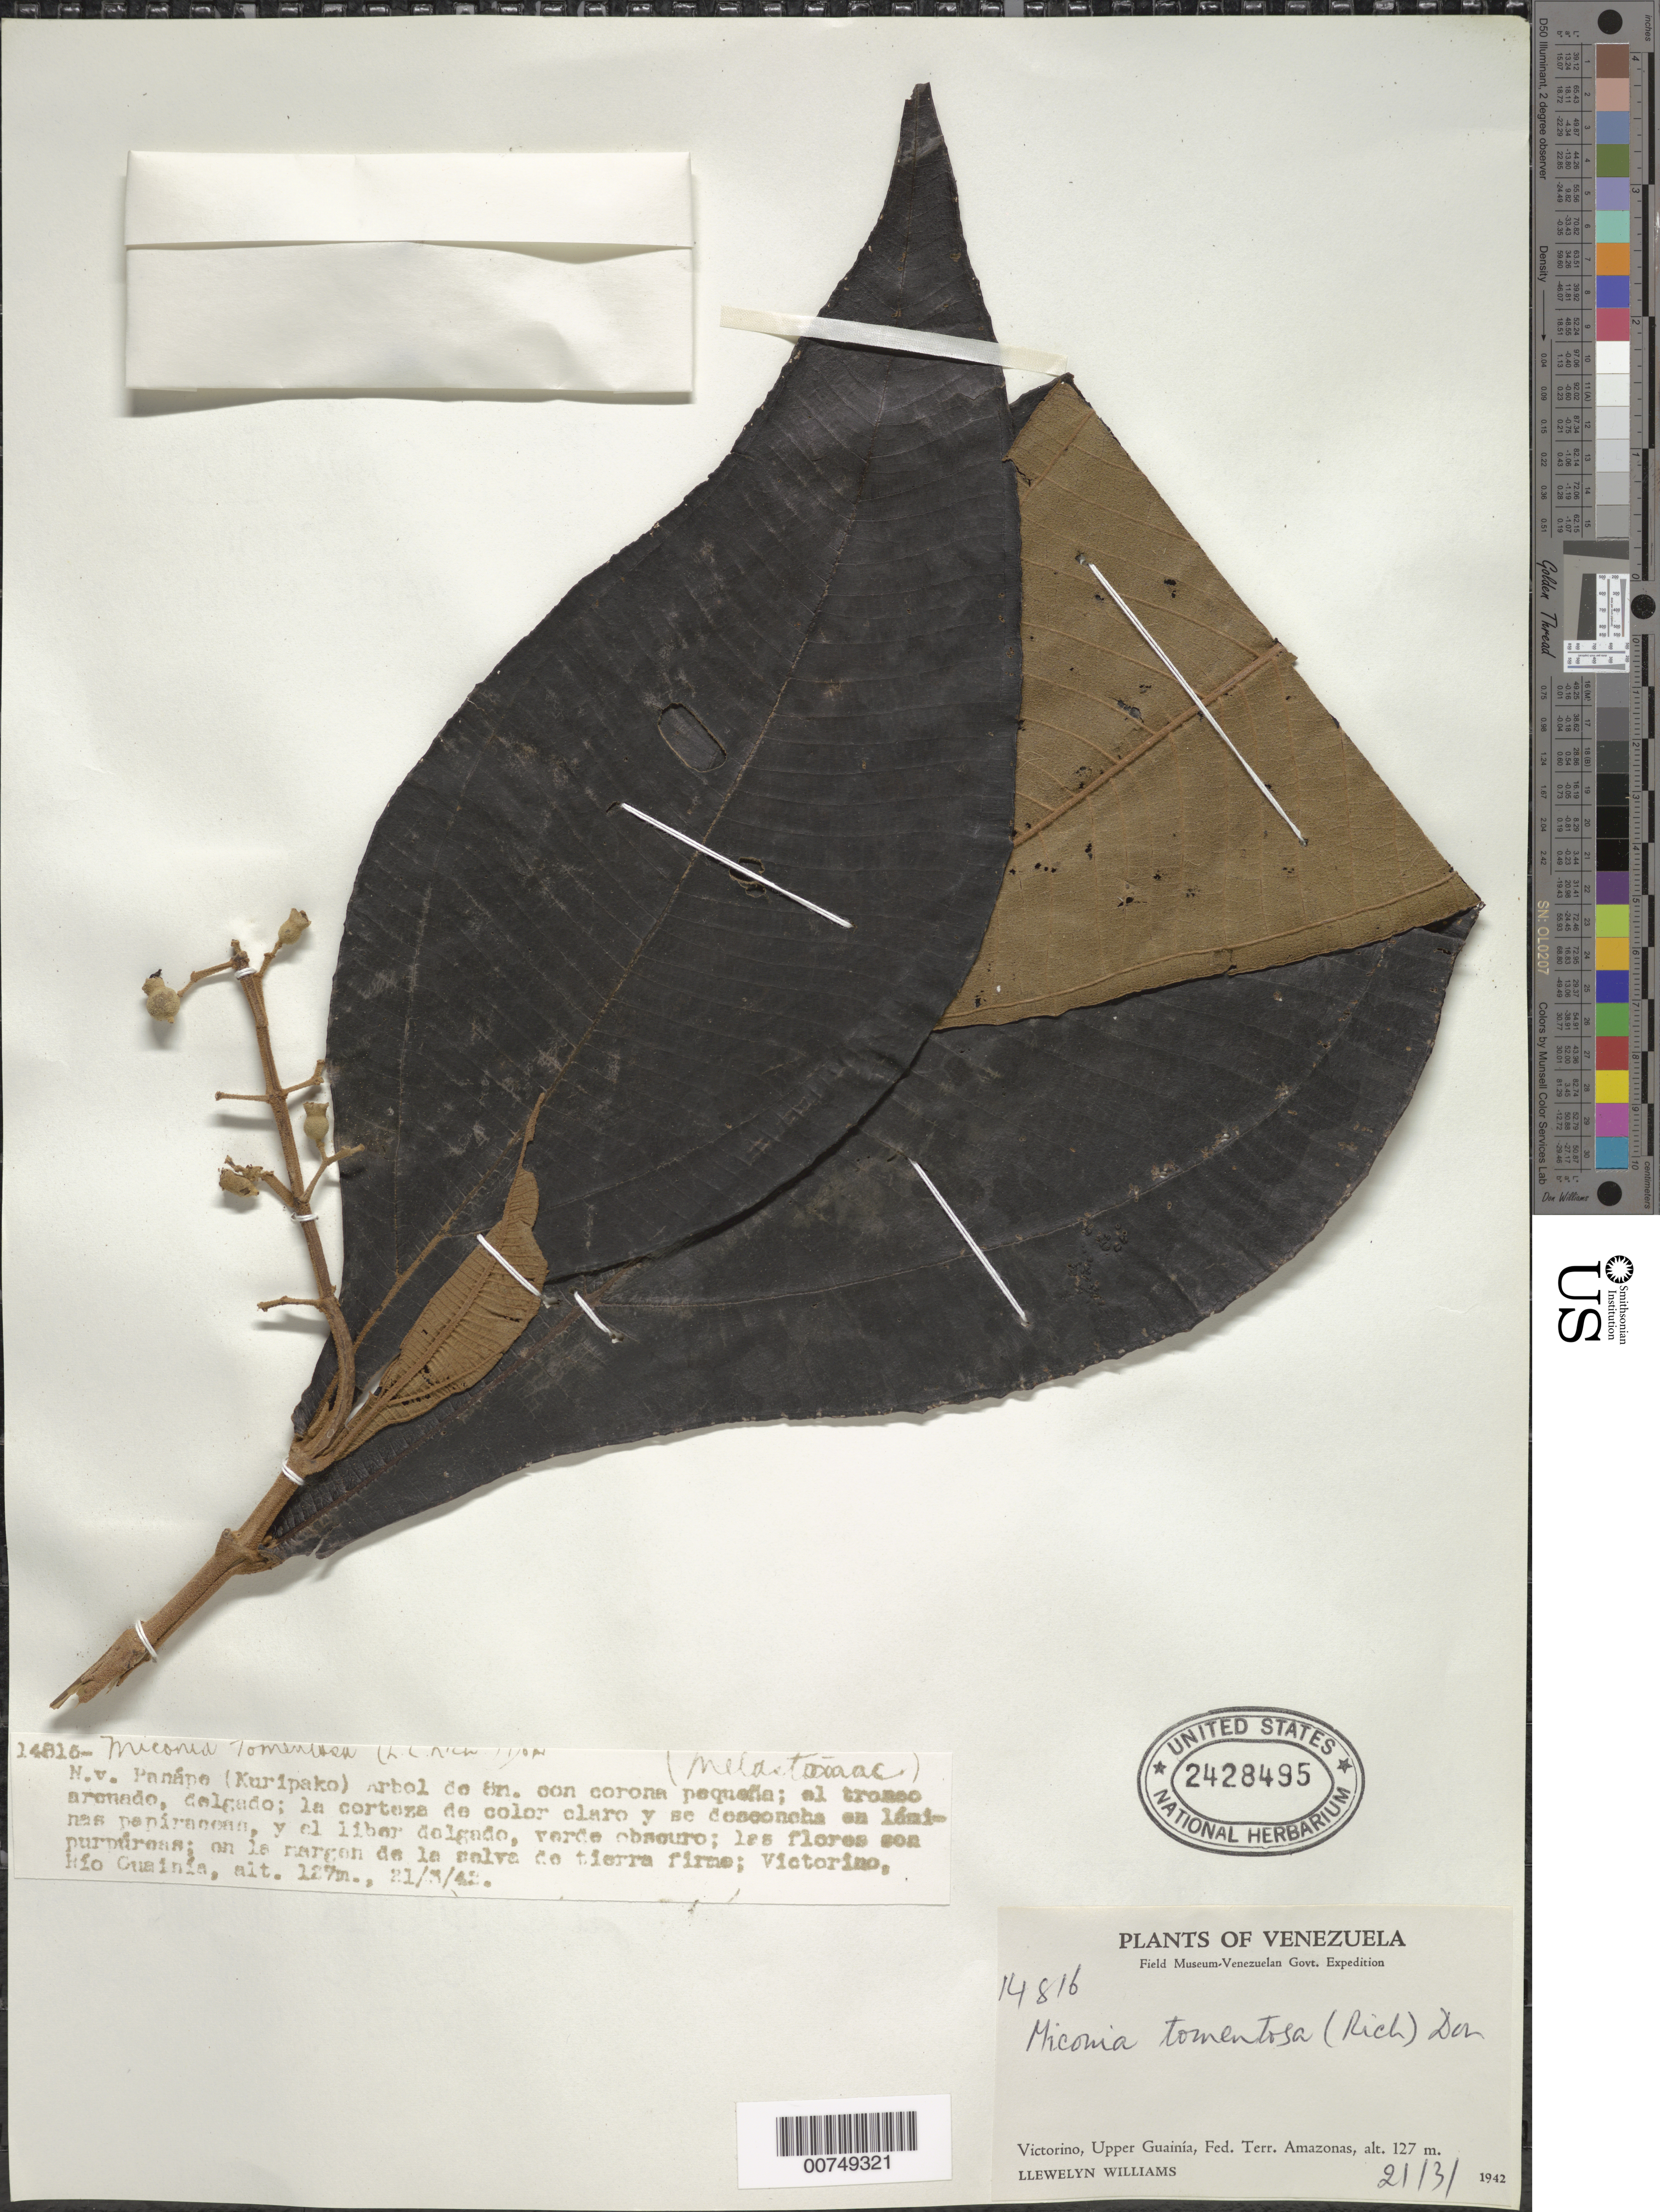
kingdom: Plantae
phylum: Tracheophyta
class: Magnoliopsida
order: Myrtales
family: Melastomataceae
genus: Miconia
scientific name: Miconia tomentosa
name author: (Rich.) D. Don ex DC.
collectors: Ll. Williams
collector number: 14816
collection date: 1942-03-21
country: Venezuela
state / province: Amazonas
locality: Victoriano, Upper Guainía, Fed. Terr. Amazonas.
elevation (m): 127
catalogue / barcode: US 2428495